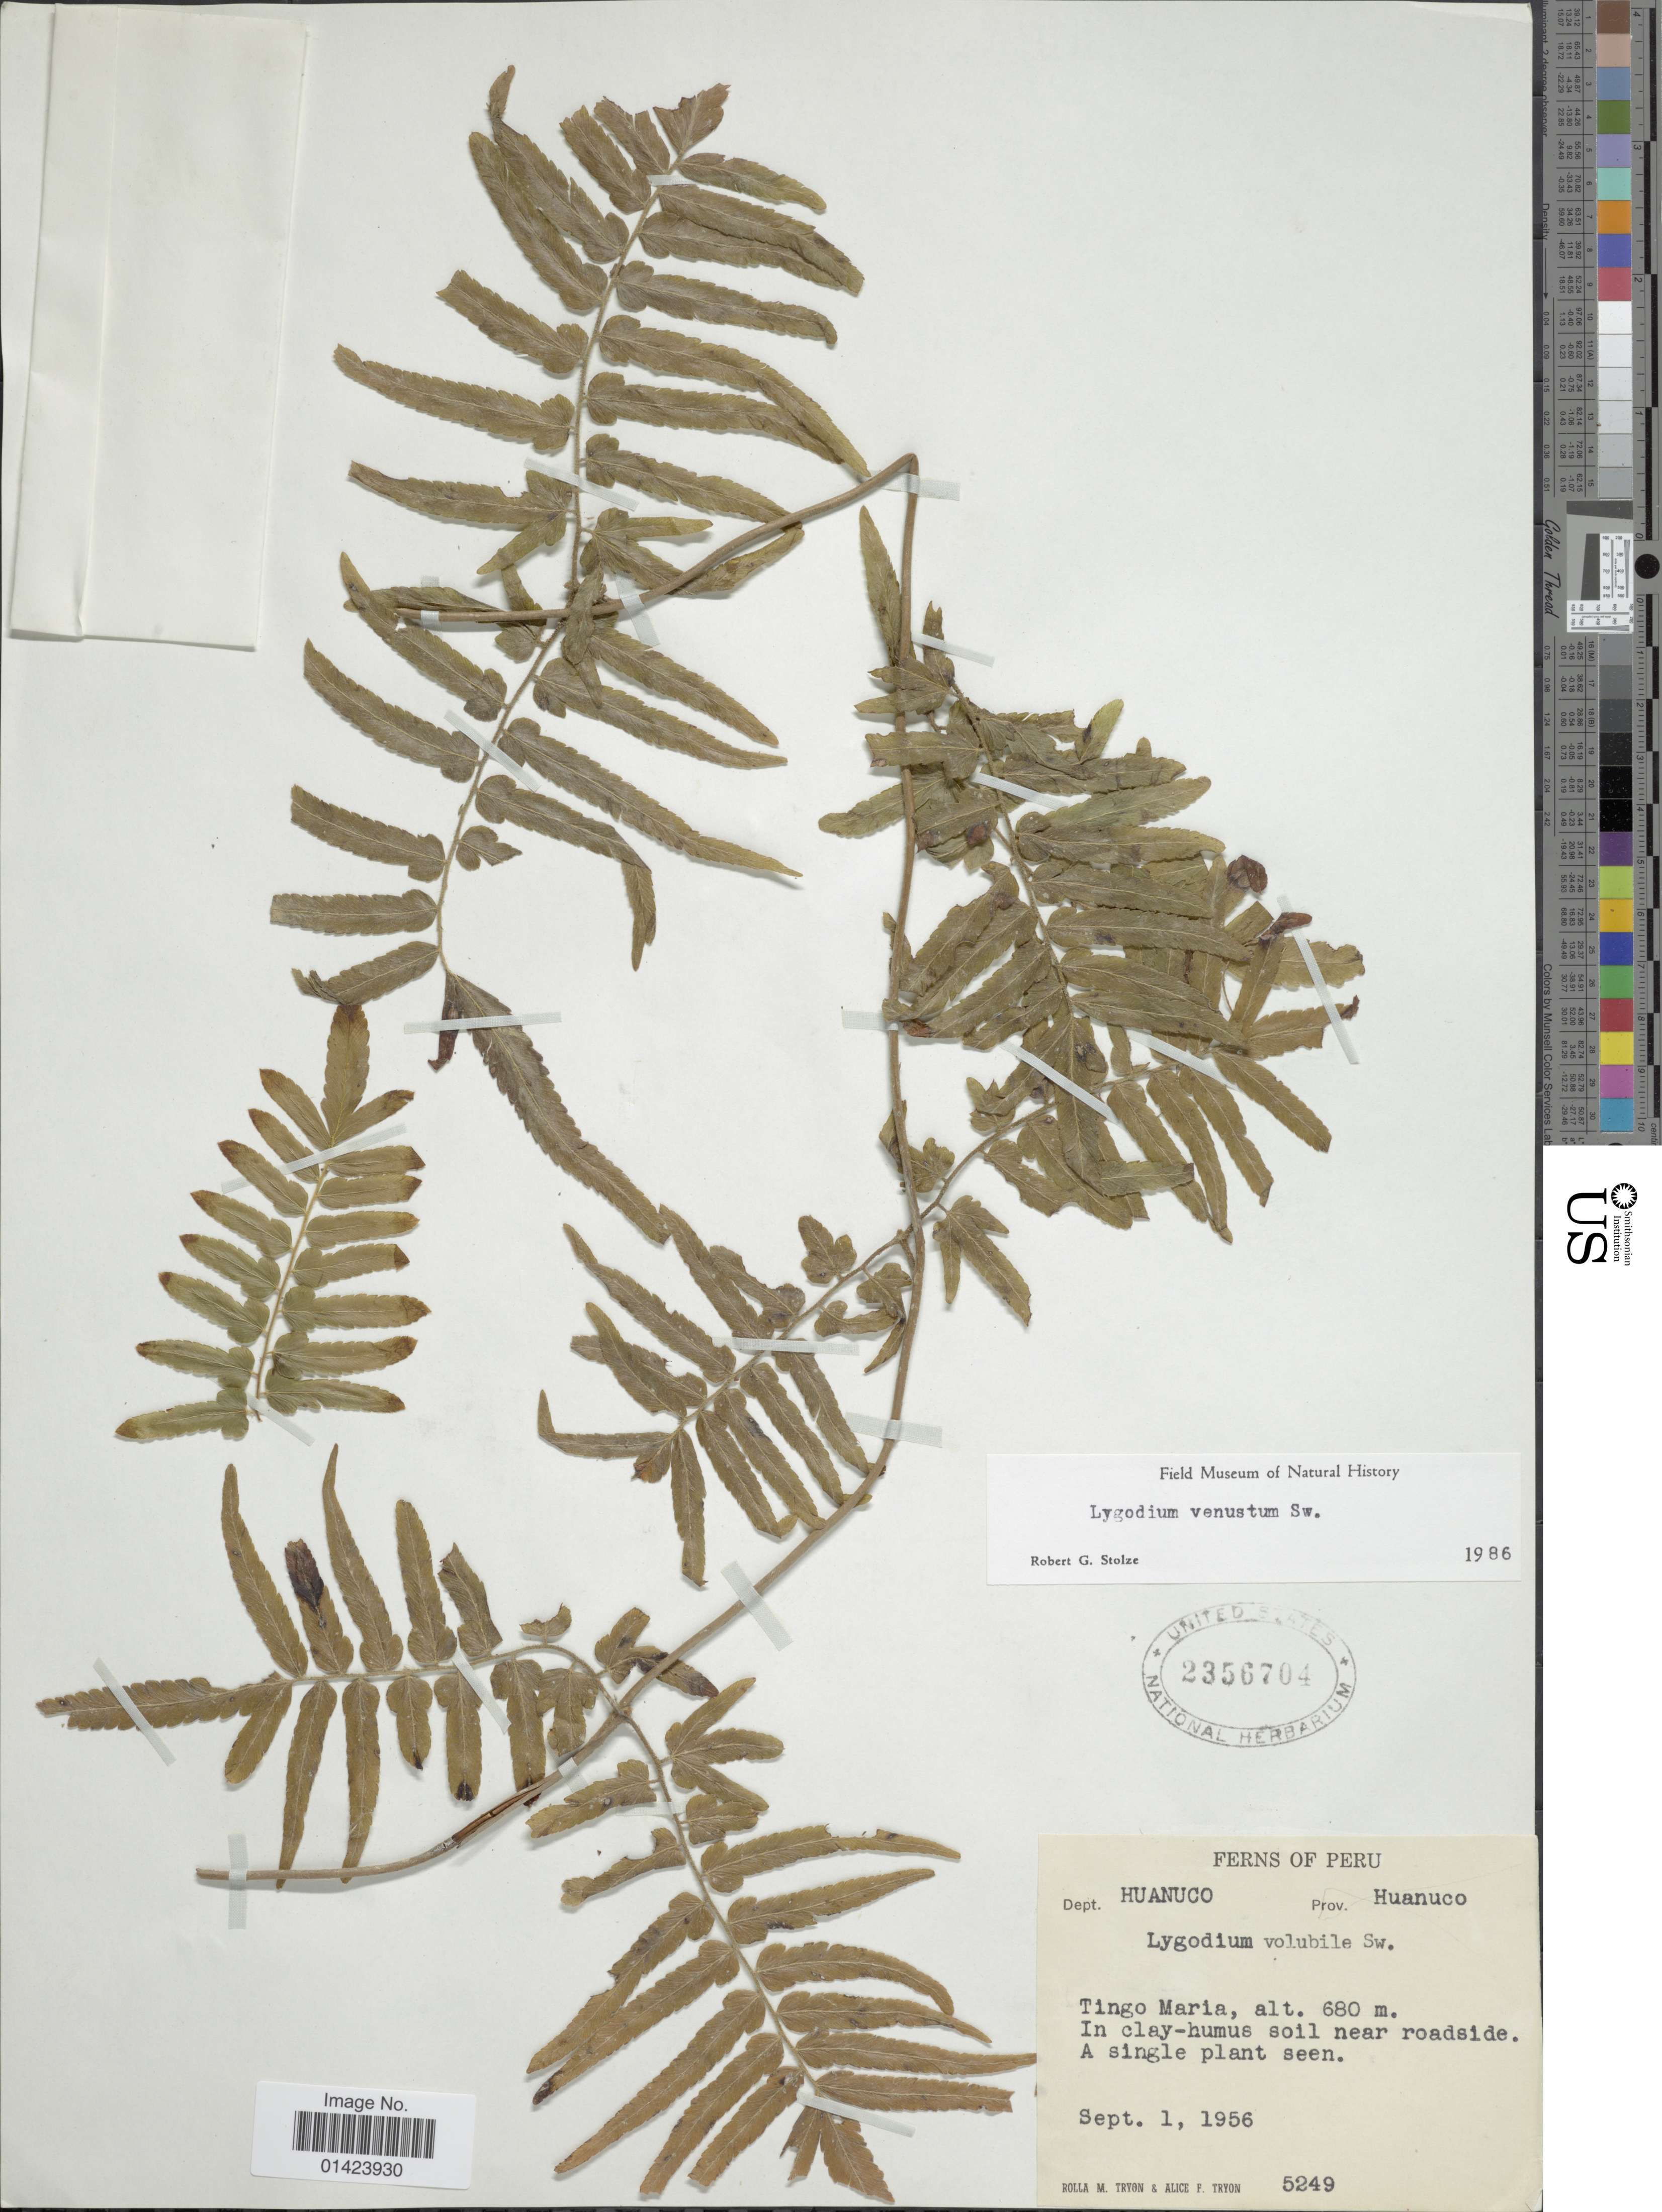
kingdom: Plantae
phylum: Tracheophyta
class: Polypodiopsida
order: Schizaeales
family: Lygodiaceae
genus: Lygodium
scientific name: Lygodium venustum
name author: Sw.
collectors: R. M. Tryon & A. F. Tryon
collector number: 5249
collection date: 1956-09-01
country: Peru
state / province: Huánuco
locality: Dept. Huanuco, prov. Huanuco, Tingo Maria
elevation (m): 600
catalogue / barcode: US 2356704